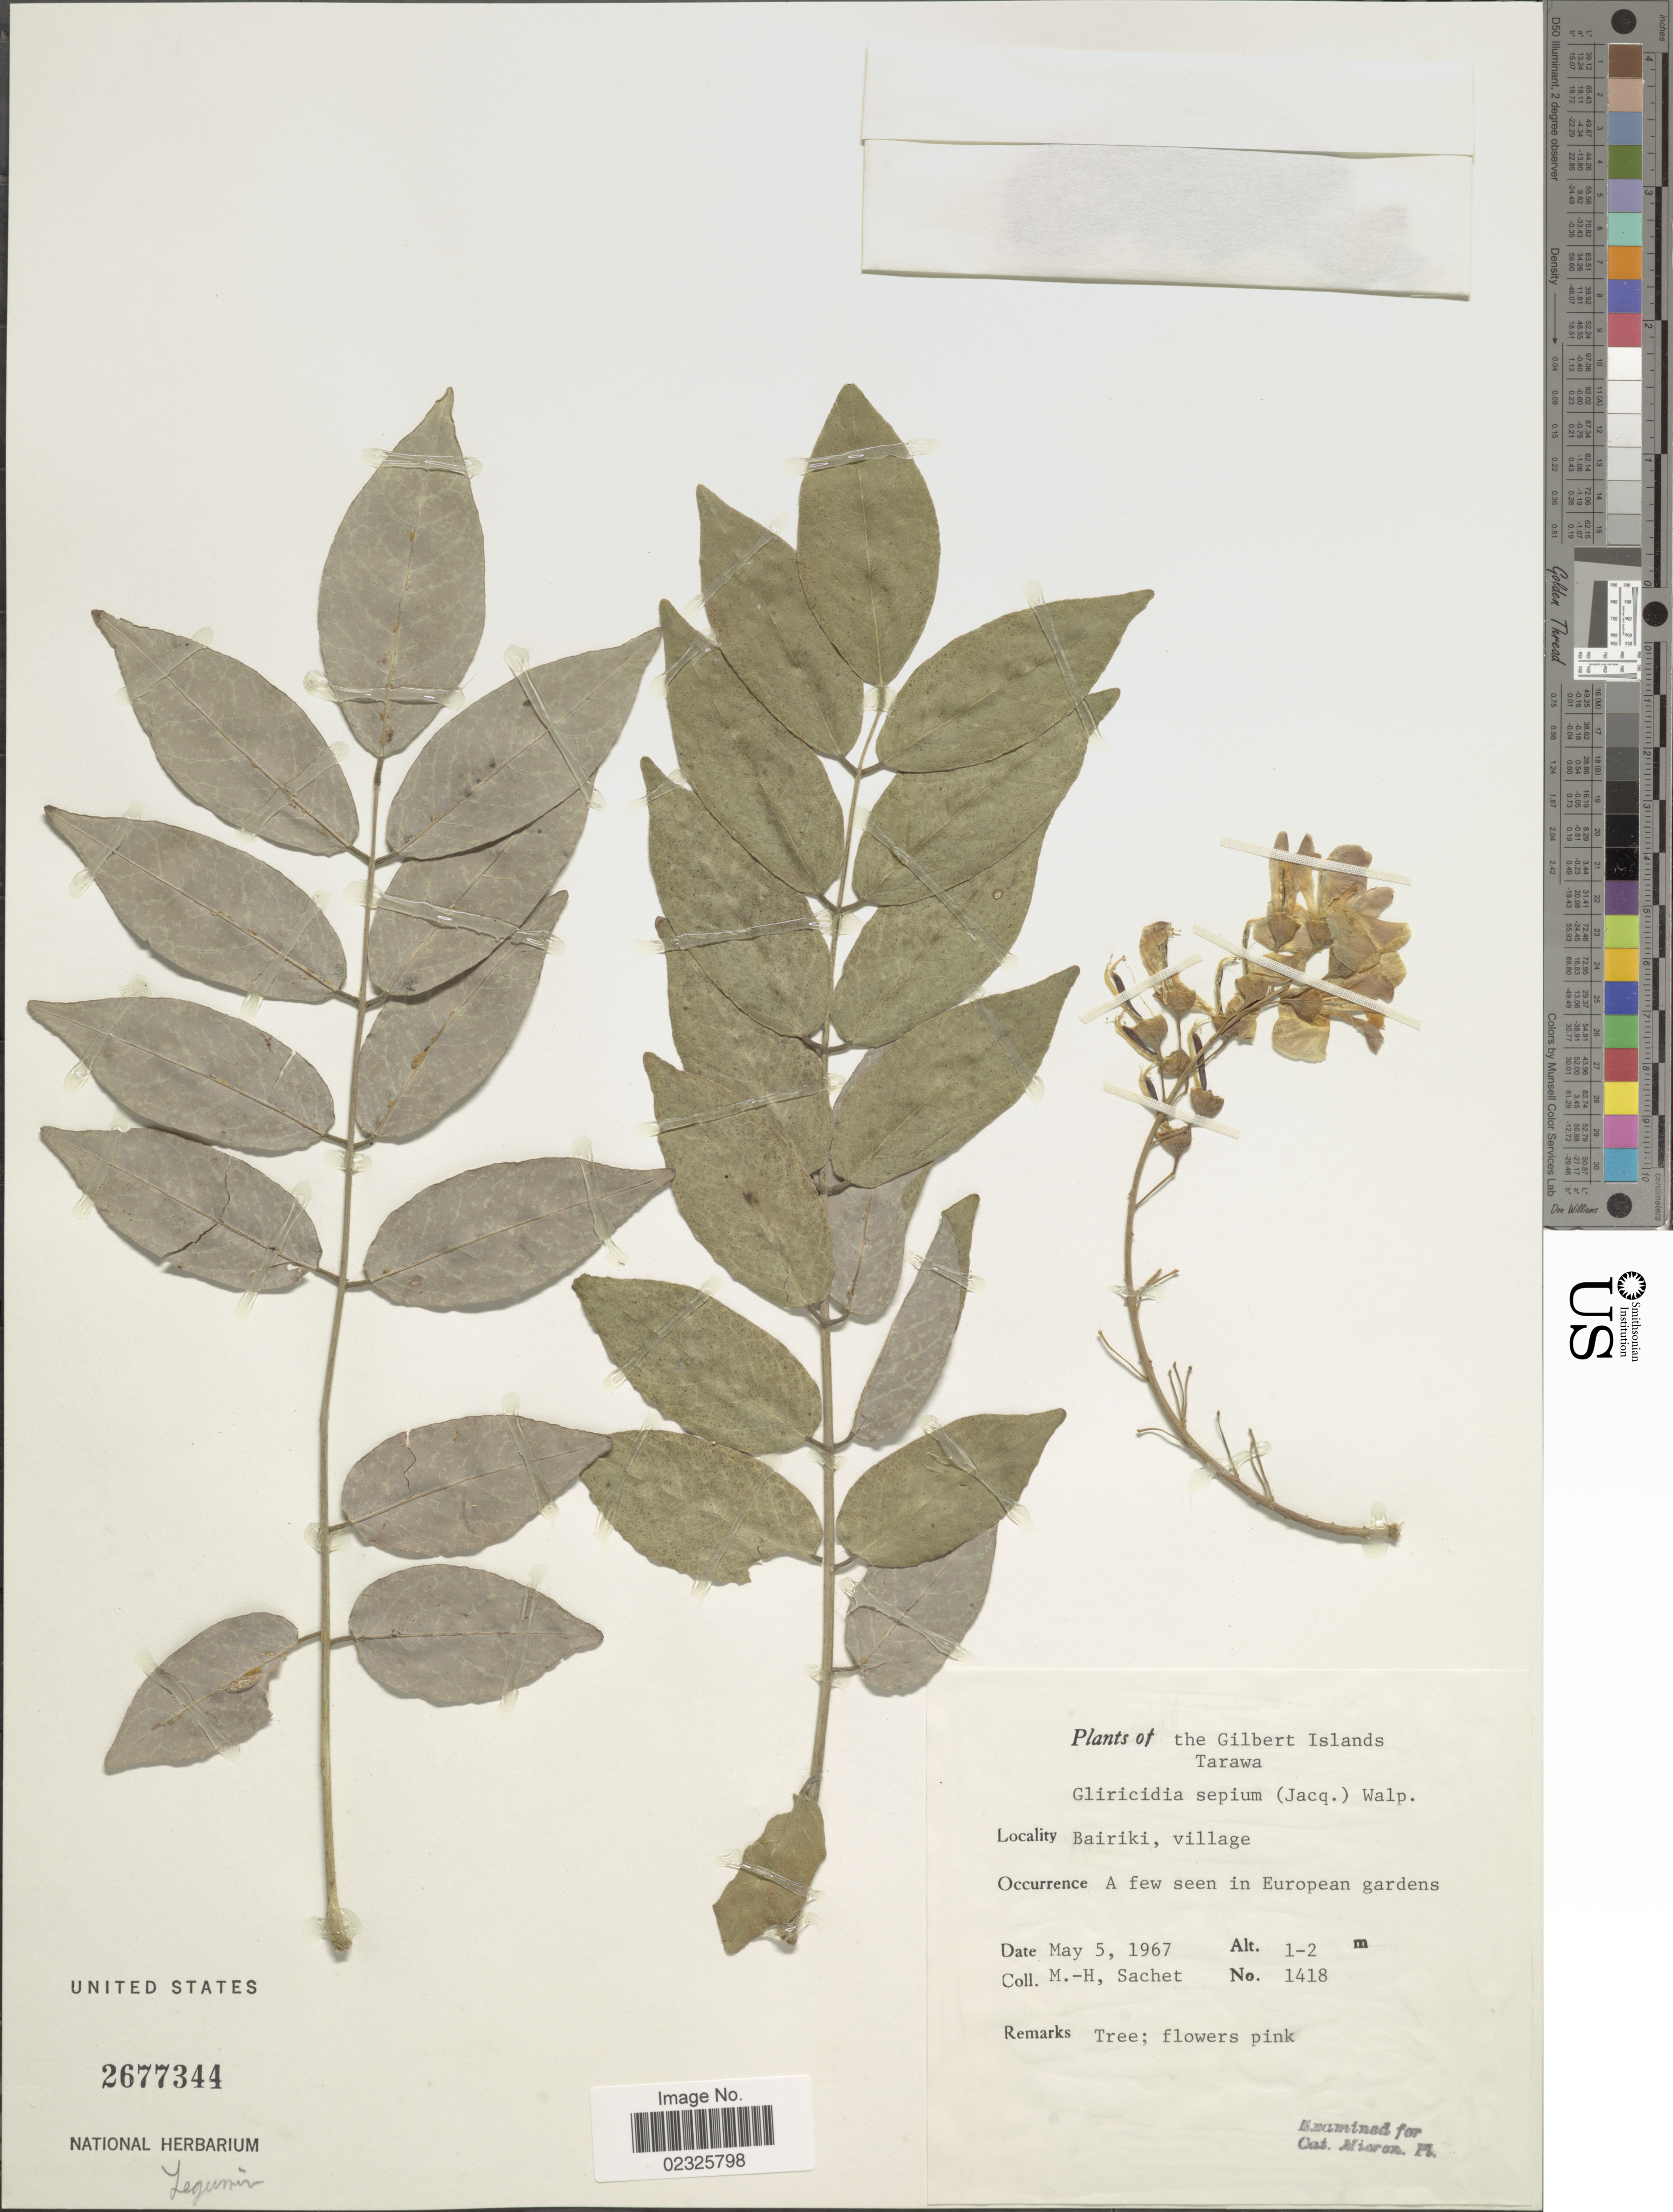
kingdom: Plantae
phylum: Tracheophyta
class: Magnoliopsida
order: Fabales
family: Fabaceae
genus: Gliricidia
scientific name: Gliricidia sepium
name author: (Jacq.) Kunth ex Walp.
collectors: M.-H. Sachet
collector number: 1418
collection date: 1967-05-05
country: Kiribati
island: Tarawa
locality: Gilbert Islands, Tarawa. Bairiki, village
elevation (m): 1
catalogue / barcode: US 2677344